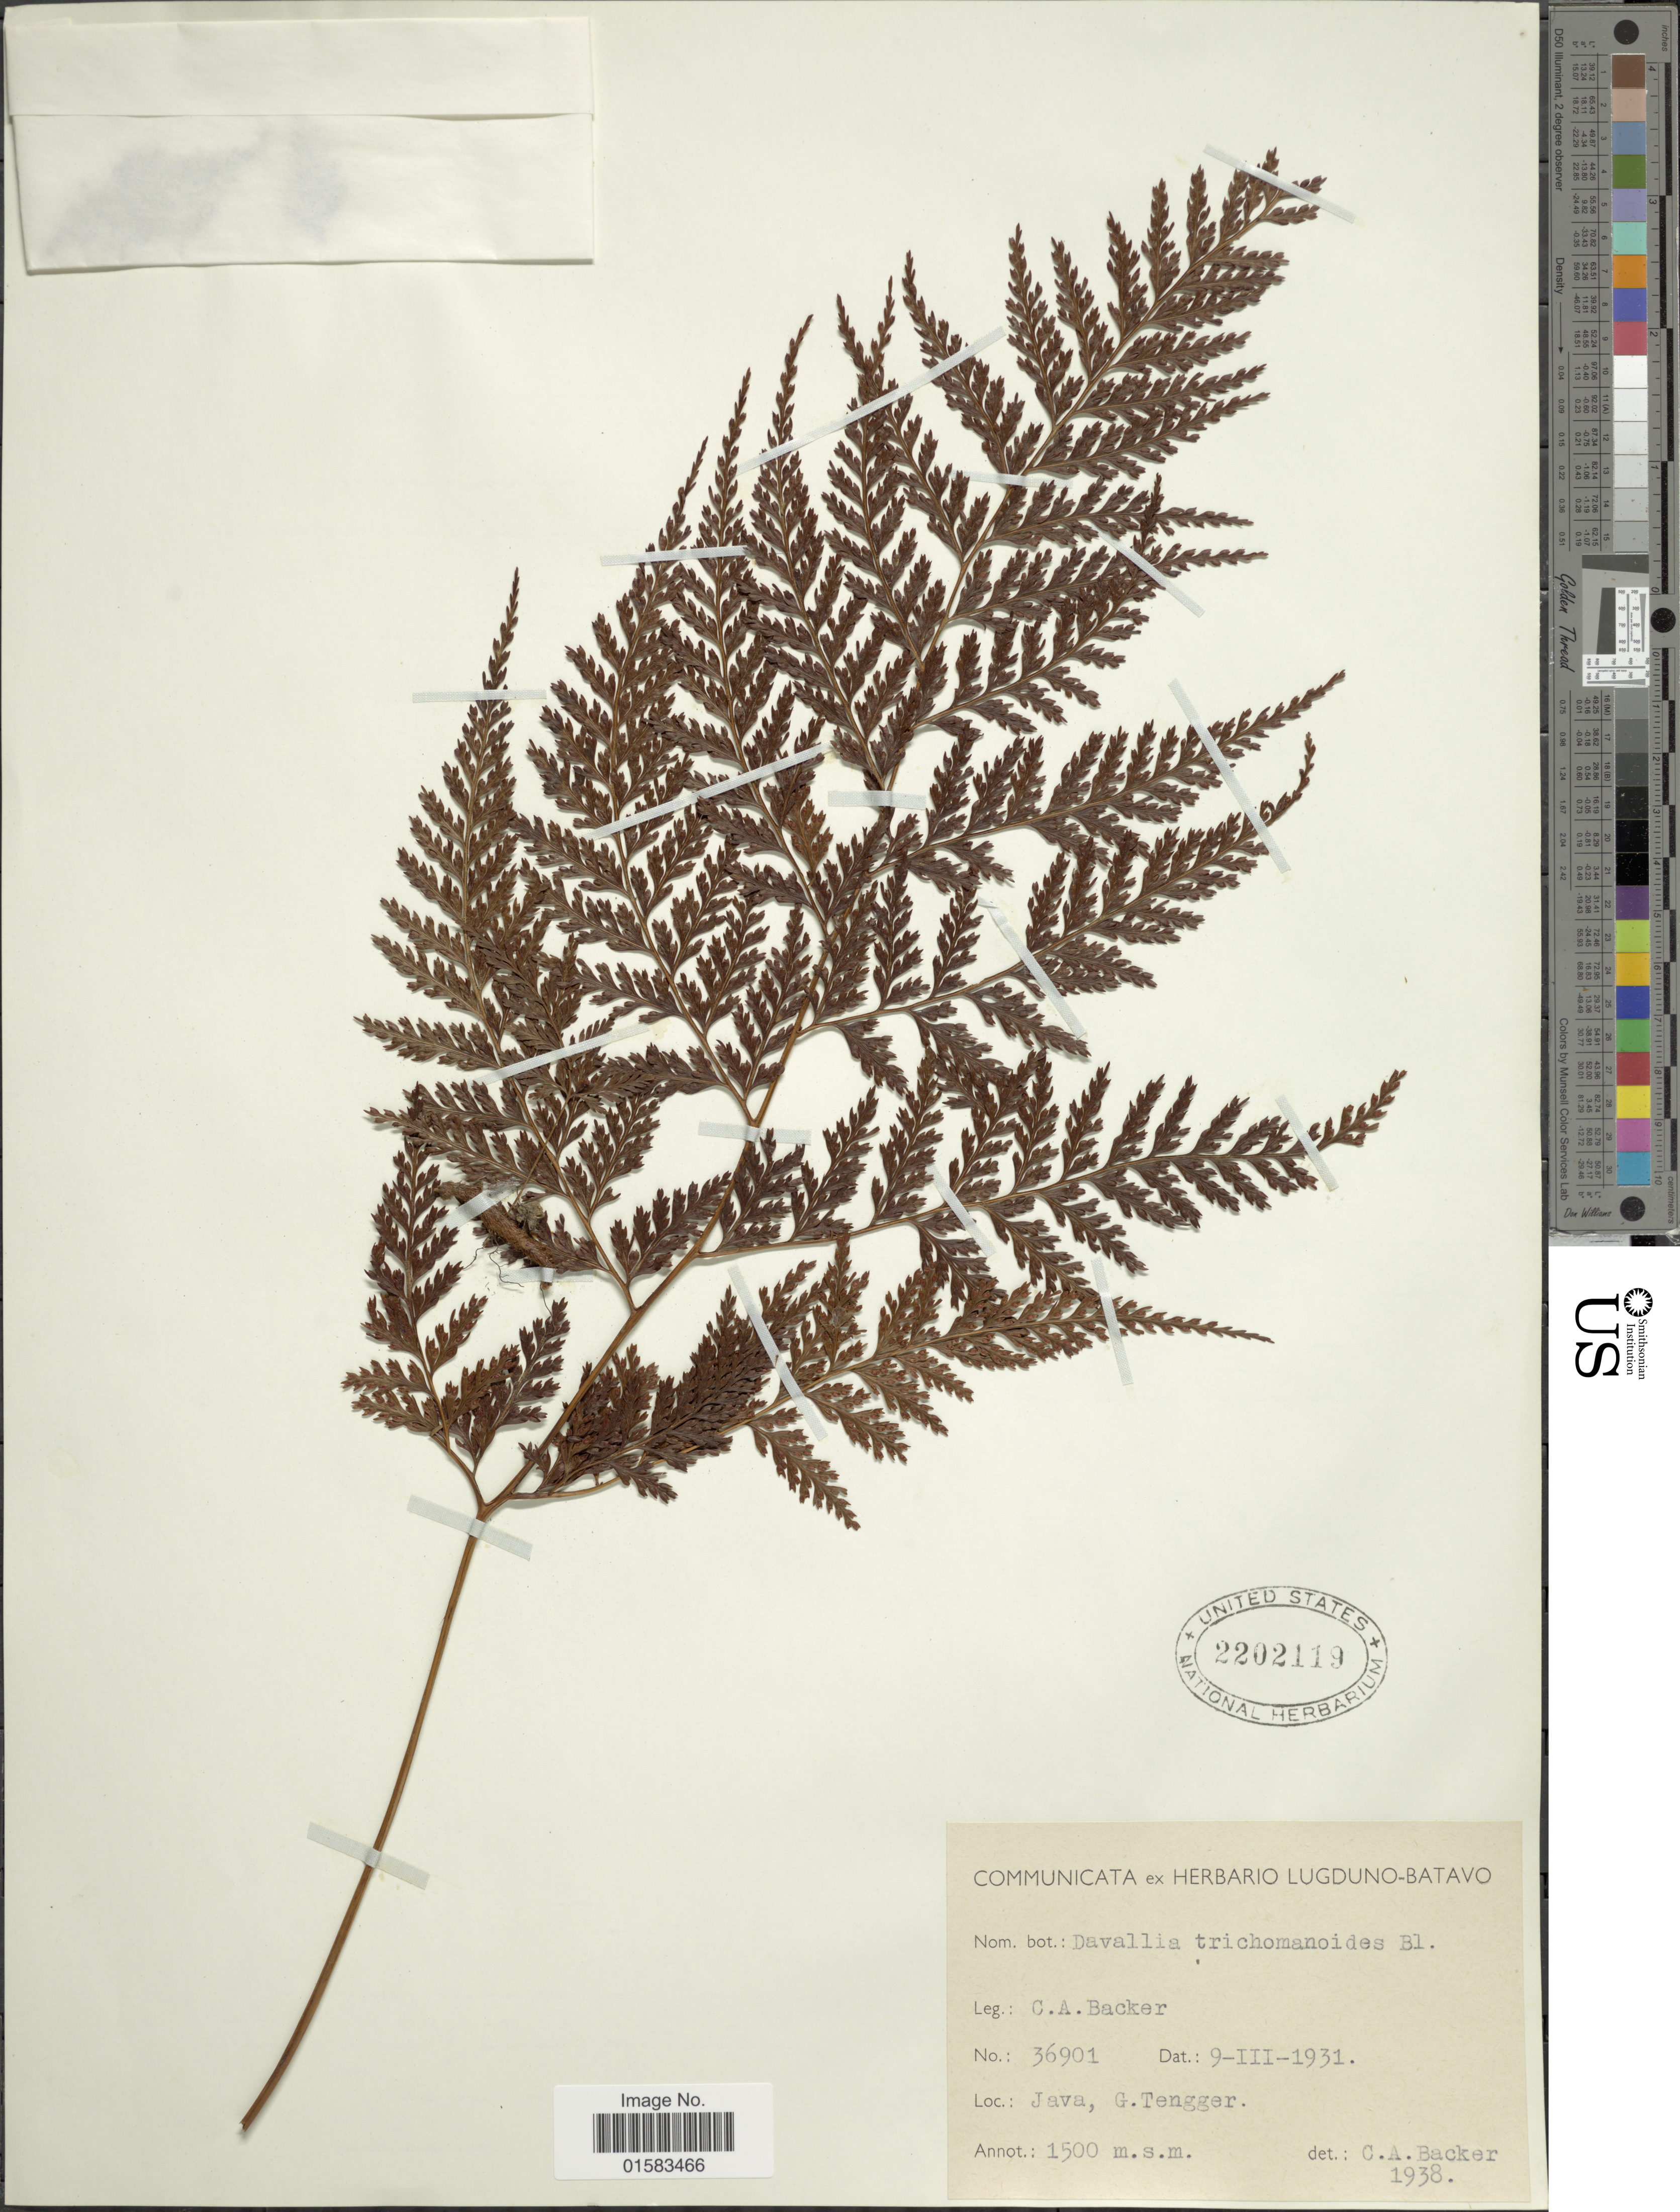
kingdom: Plantae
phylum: Tracheophyta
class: Polypodiopsida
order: Polypodiales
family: Davalliaceae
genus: Davallia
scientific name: Davallia trichomanoides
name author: Blume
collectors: C. A. Backer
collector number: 36901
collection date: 1931-03-09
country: Indonesia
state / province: Java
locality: G. Tengger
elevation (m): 1500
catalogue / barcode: US 2202119